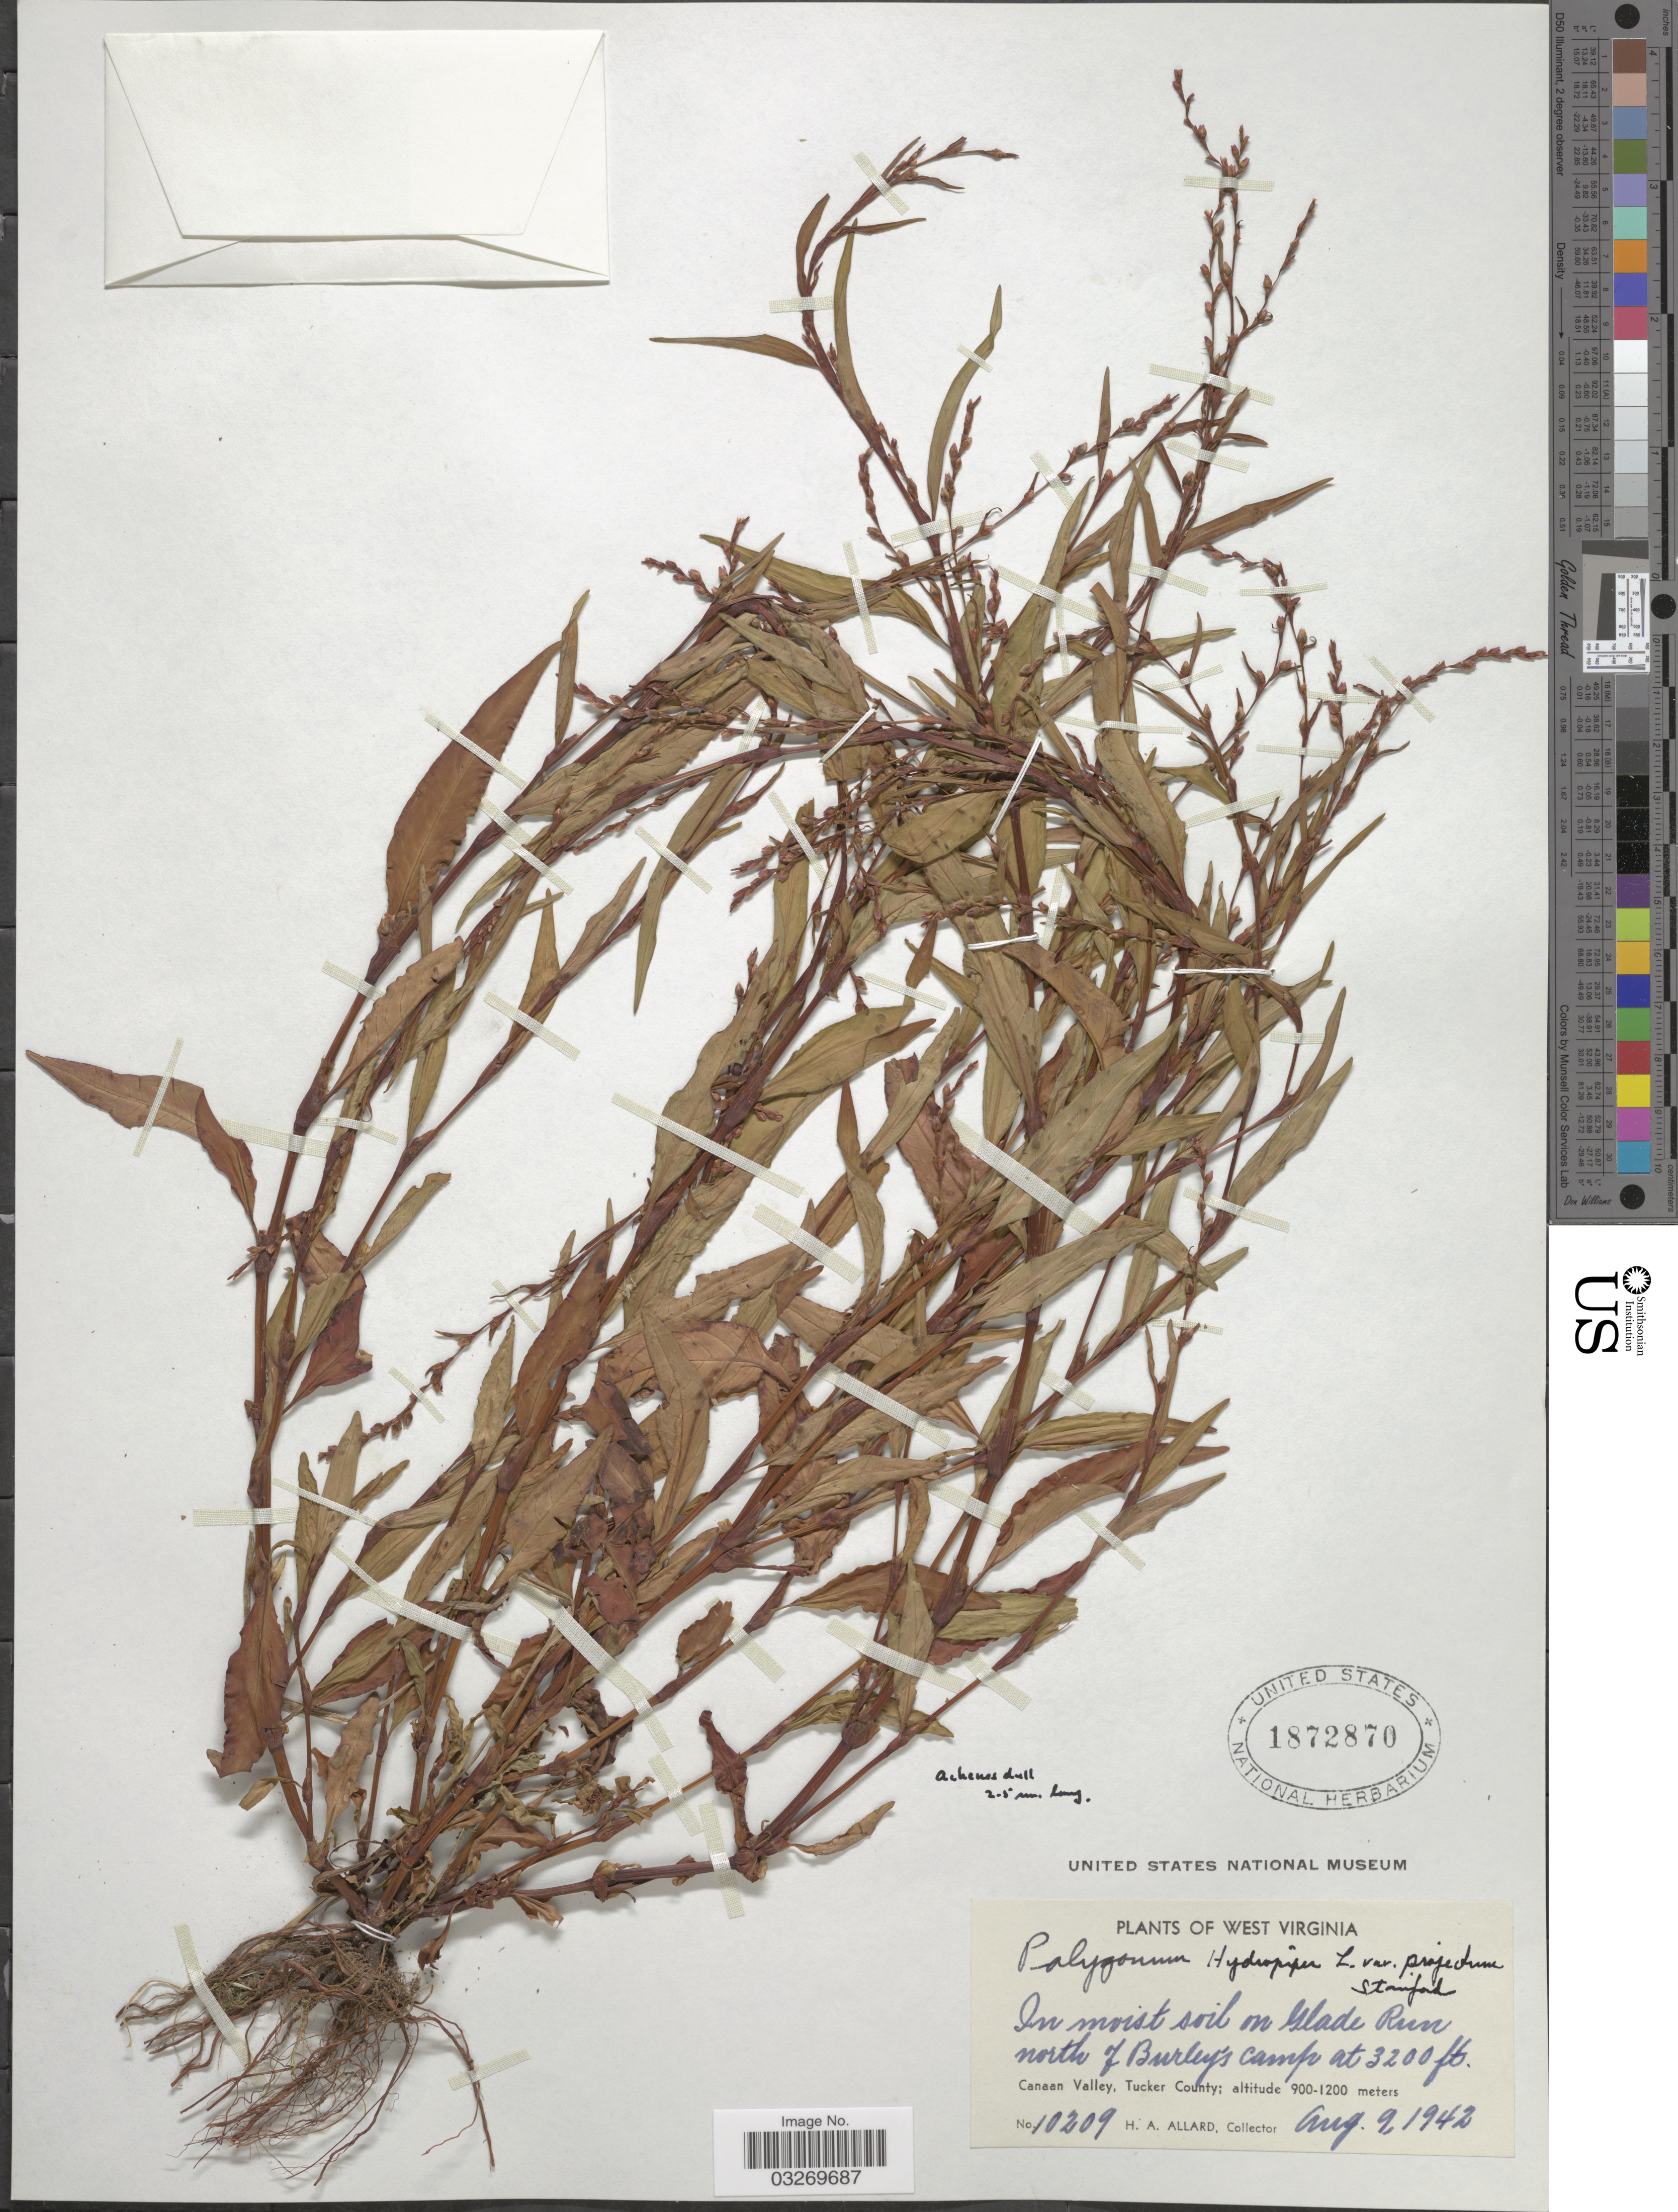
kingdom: Plantae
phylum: Tracheophyta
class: Magnoliopsida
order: Caryophyllales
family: Polygonaceae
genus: Persicaria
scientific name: Persicaria hydropiper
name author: (L.) Delarbre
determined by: Atha, D. E.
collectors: H. A. Allard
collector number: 10209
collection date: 1942-08-09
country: United States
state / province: West Virginia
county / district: Tucker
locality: In moist soil on Glade Run north of Burley's Camp. Canaan Valley, Tucker County.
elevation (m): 975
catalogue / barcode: US 1872870